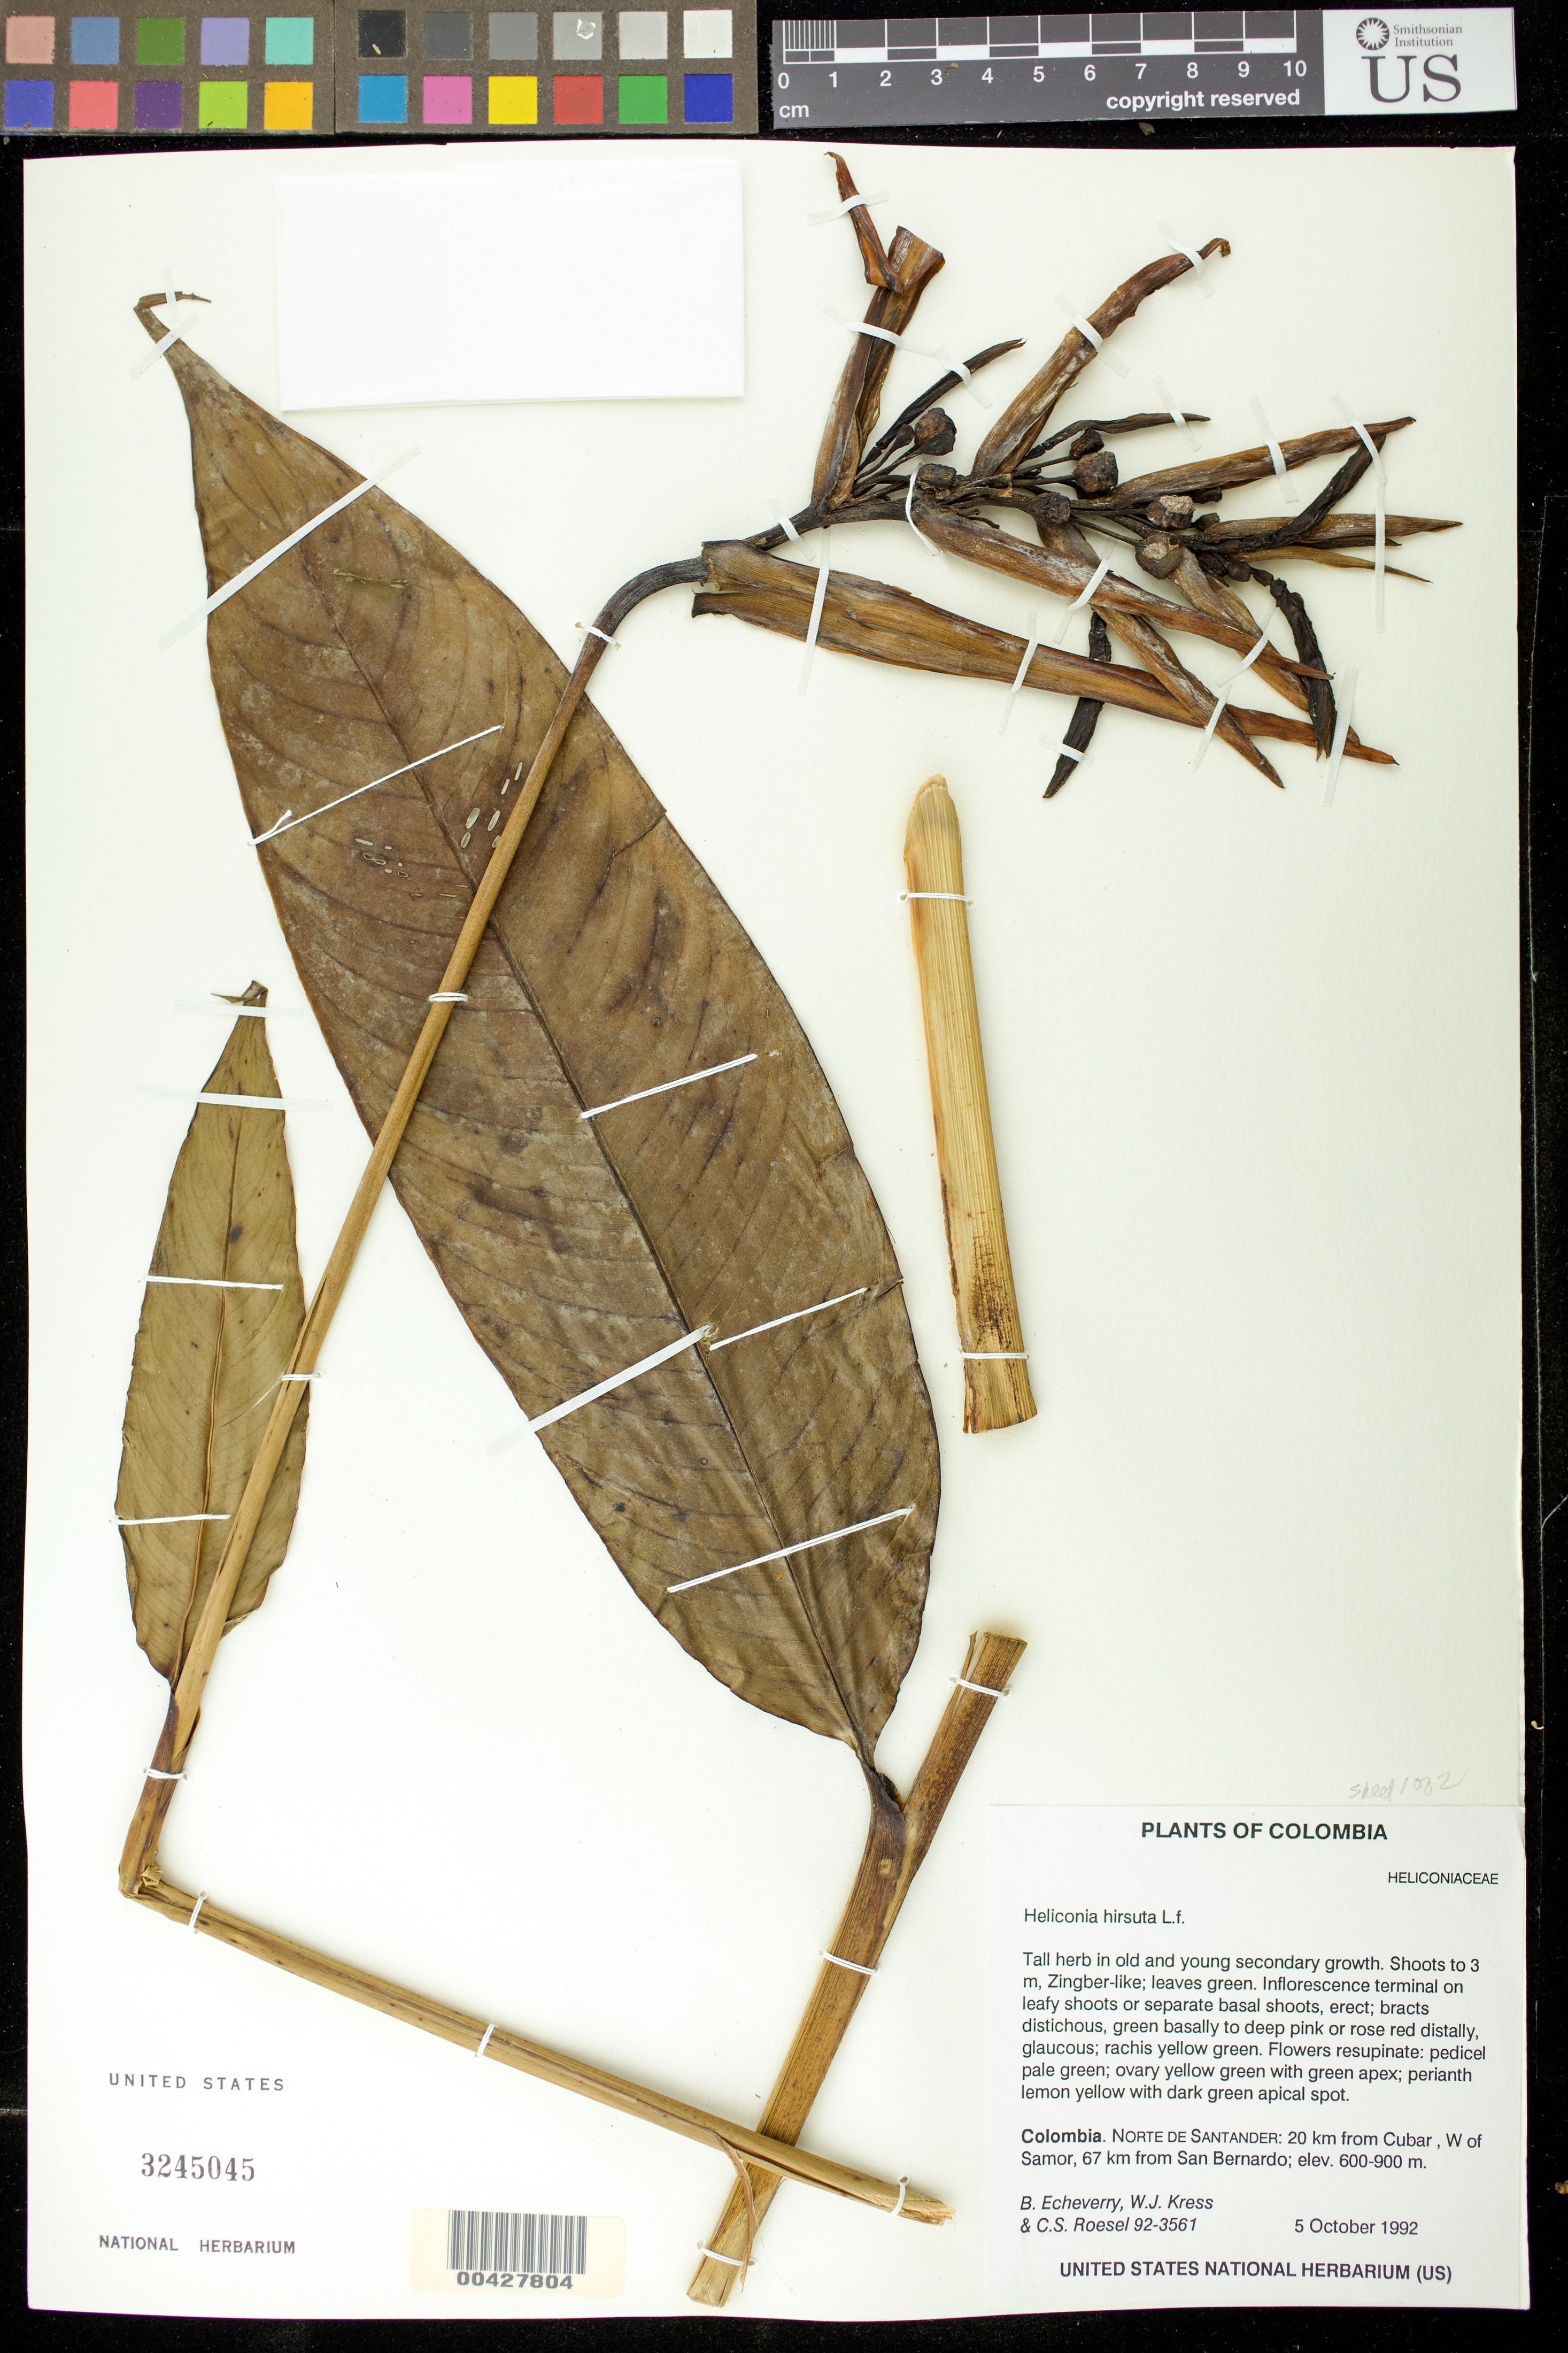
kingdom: Plantae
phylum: Tracheophyta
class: Liliopsida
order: Zingiberales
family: Heliconiaceae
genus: Heliconia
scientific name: Heliconia estheri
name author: Abalo & G. Morales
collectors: B. Echeverry, W. J. Kress & C. S. Roesel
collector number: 92-3561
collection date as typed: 05 Oct 1992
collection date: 1992-10-05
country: Colombia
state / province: Norte de Santander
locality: From Cubar, W of Samor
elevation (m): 600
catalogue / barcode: US 3245045